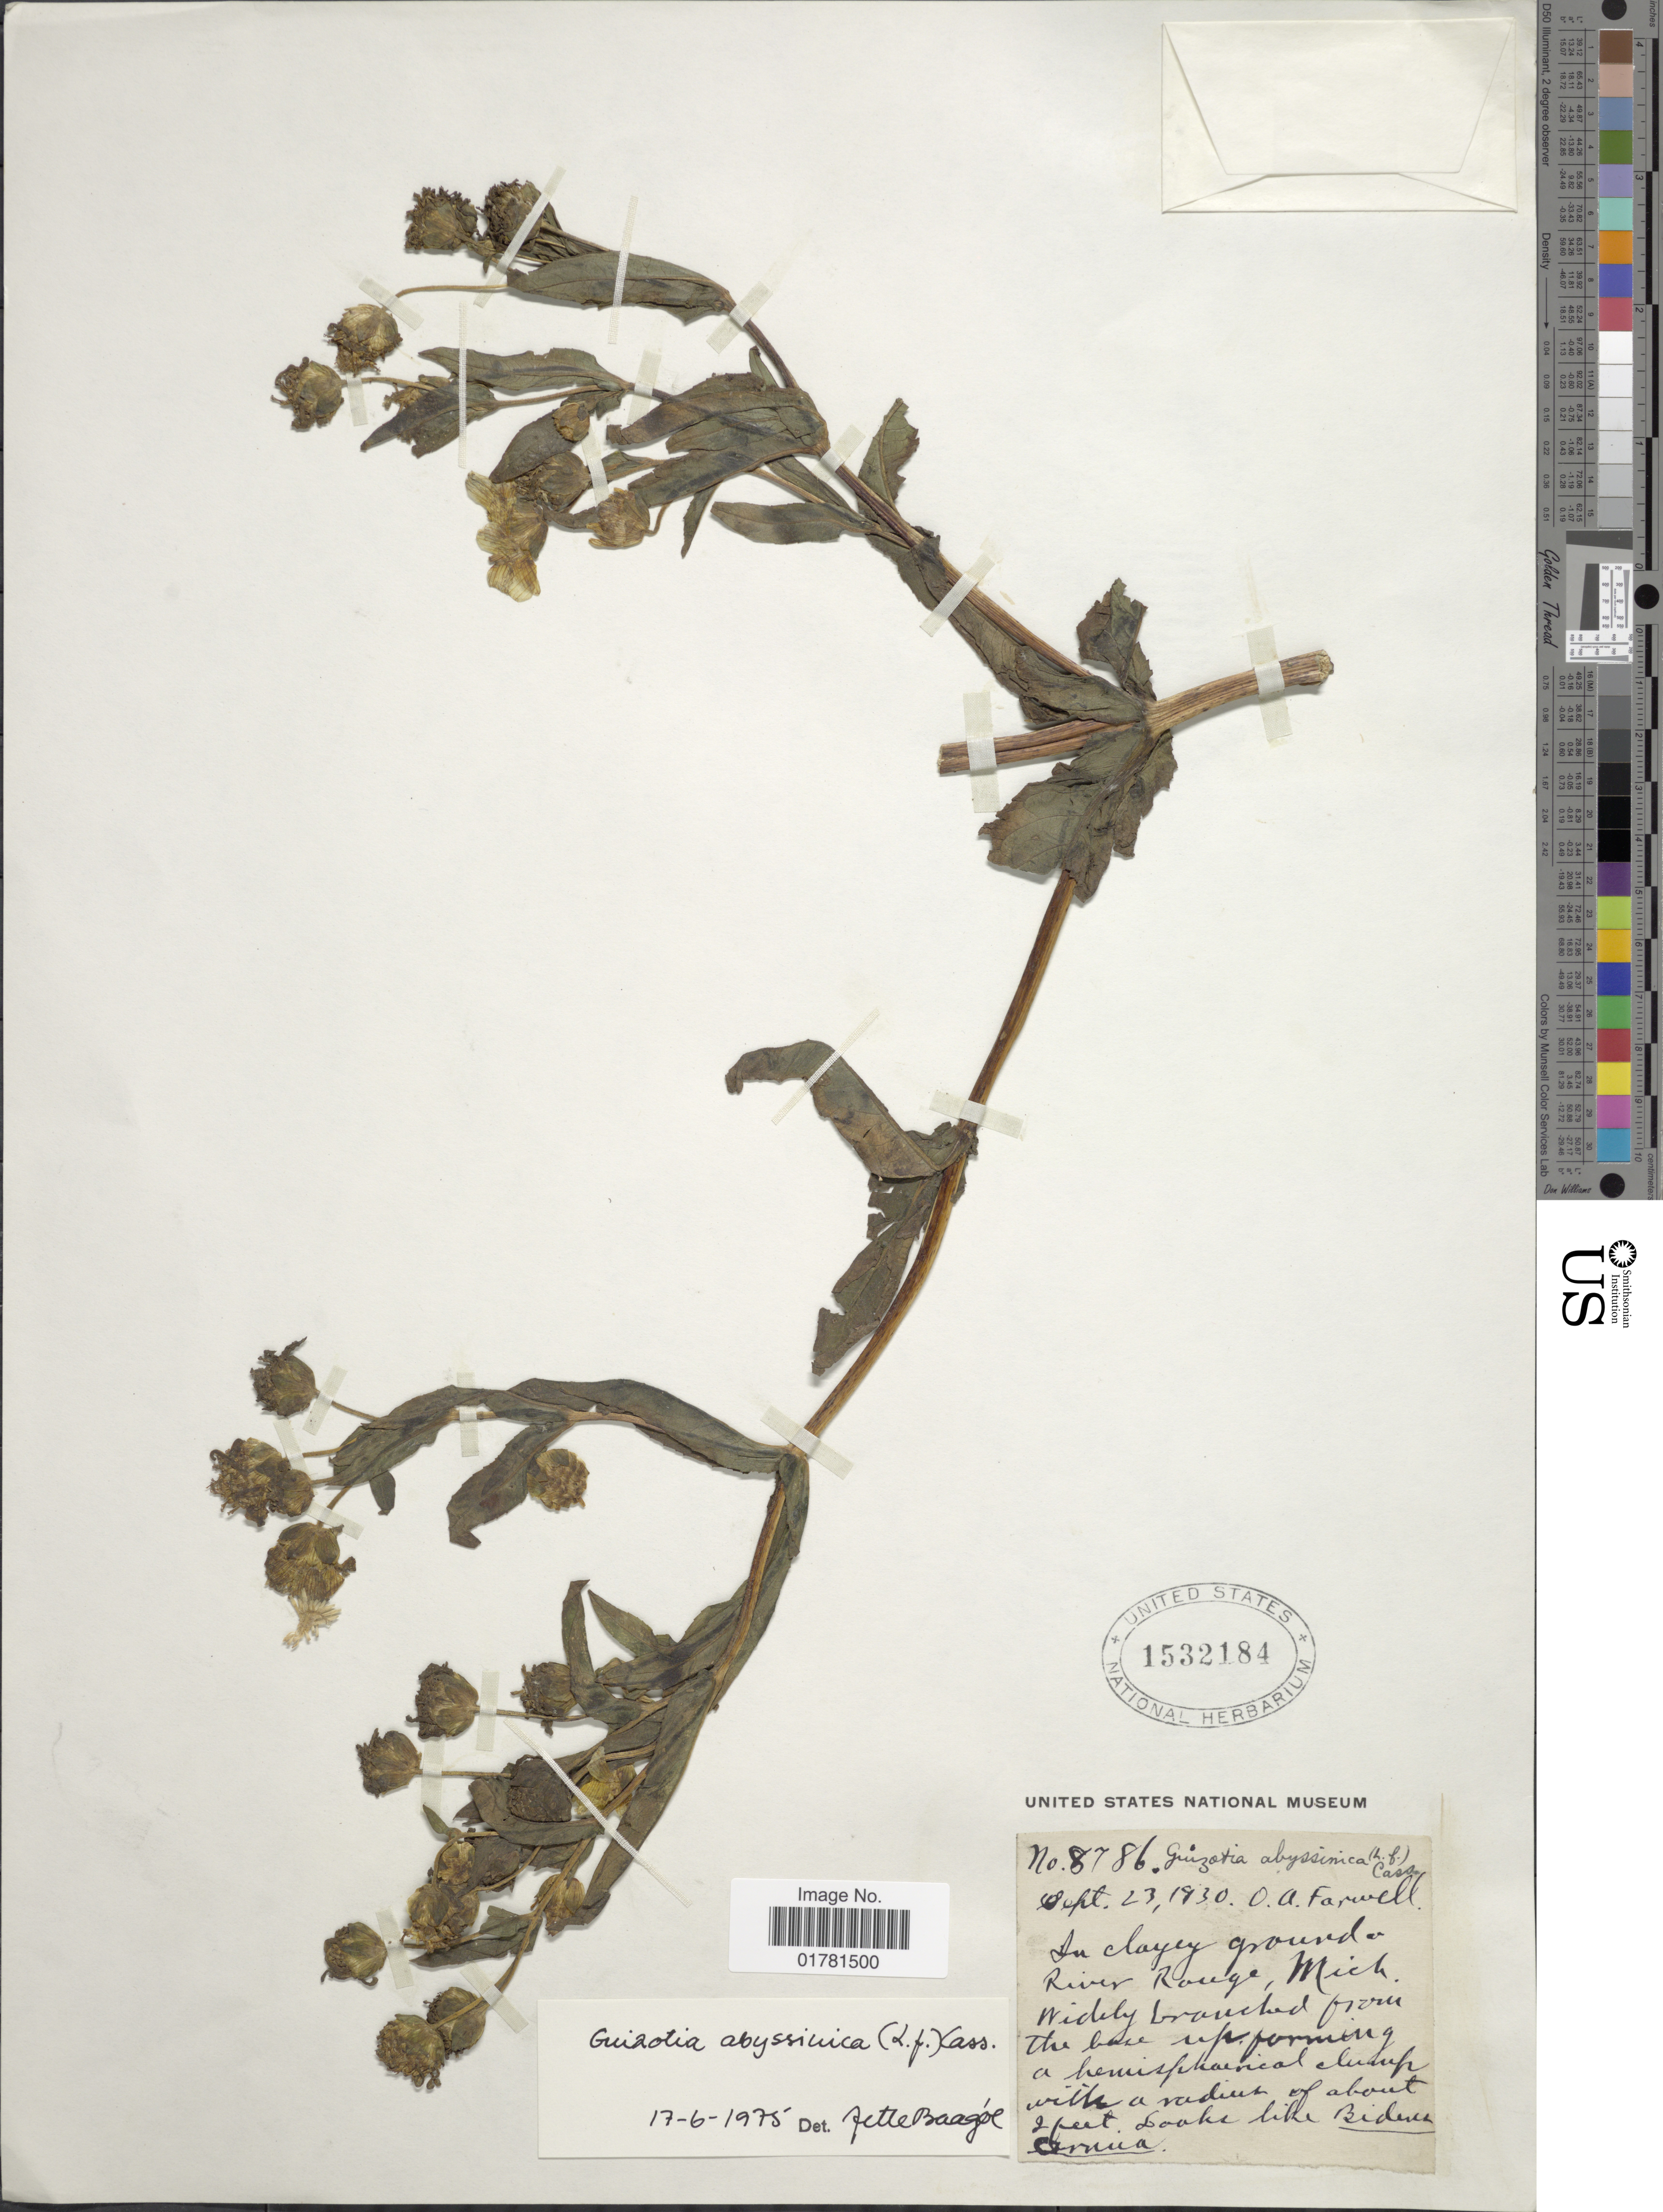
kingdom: Plantae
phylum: Tracheophyta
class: Magnoliopsida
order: Asterales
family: Asteraceae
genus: Guizotia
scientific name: Guizotia abyssinica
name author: (L. f.) Cass.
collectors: O. Farwell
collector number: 8786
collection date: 1930-09-23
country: United States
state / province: Michigan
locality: In clay ground & River Rouge, Mich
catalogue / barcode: US 1532184